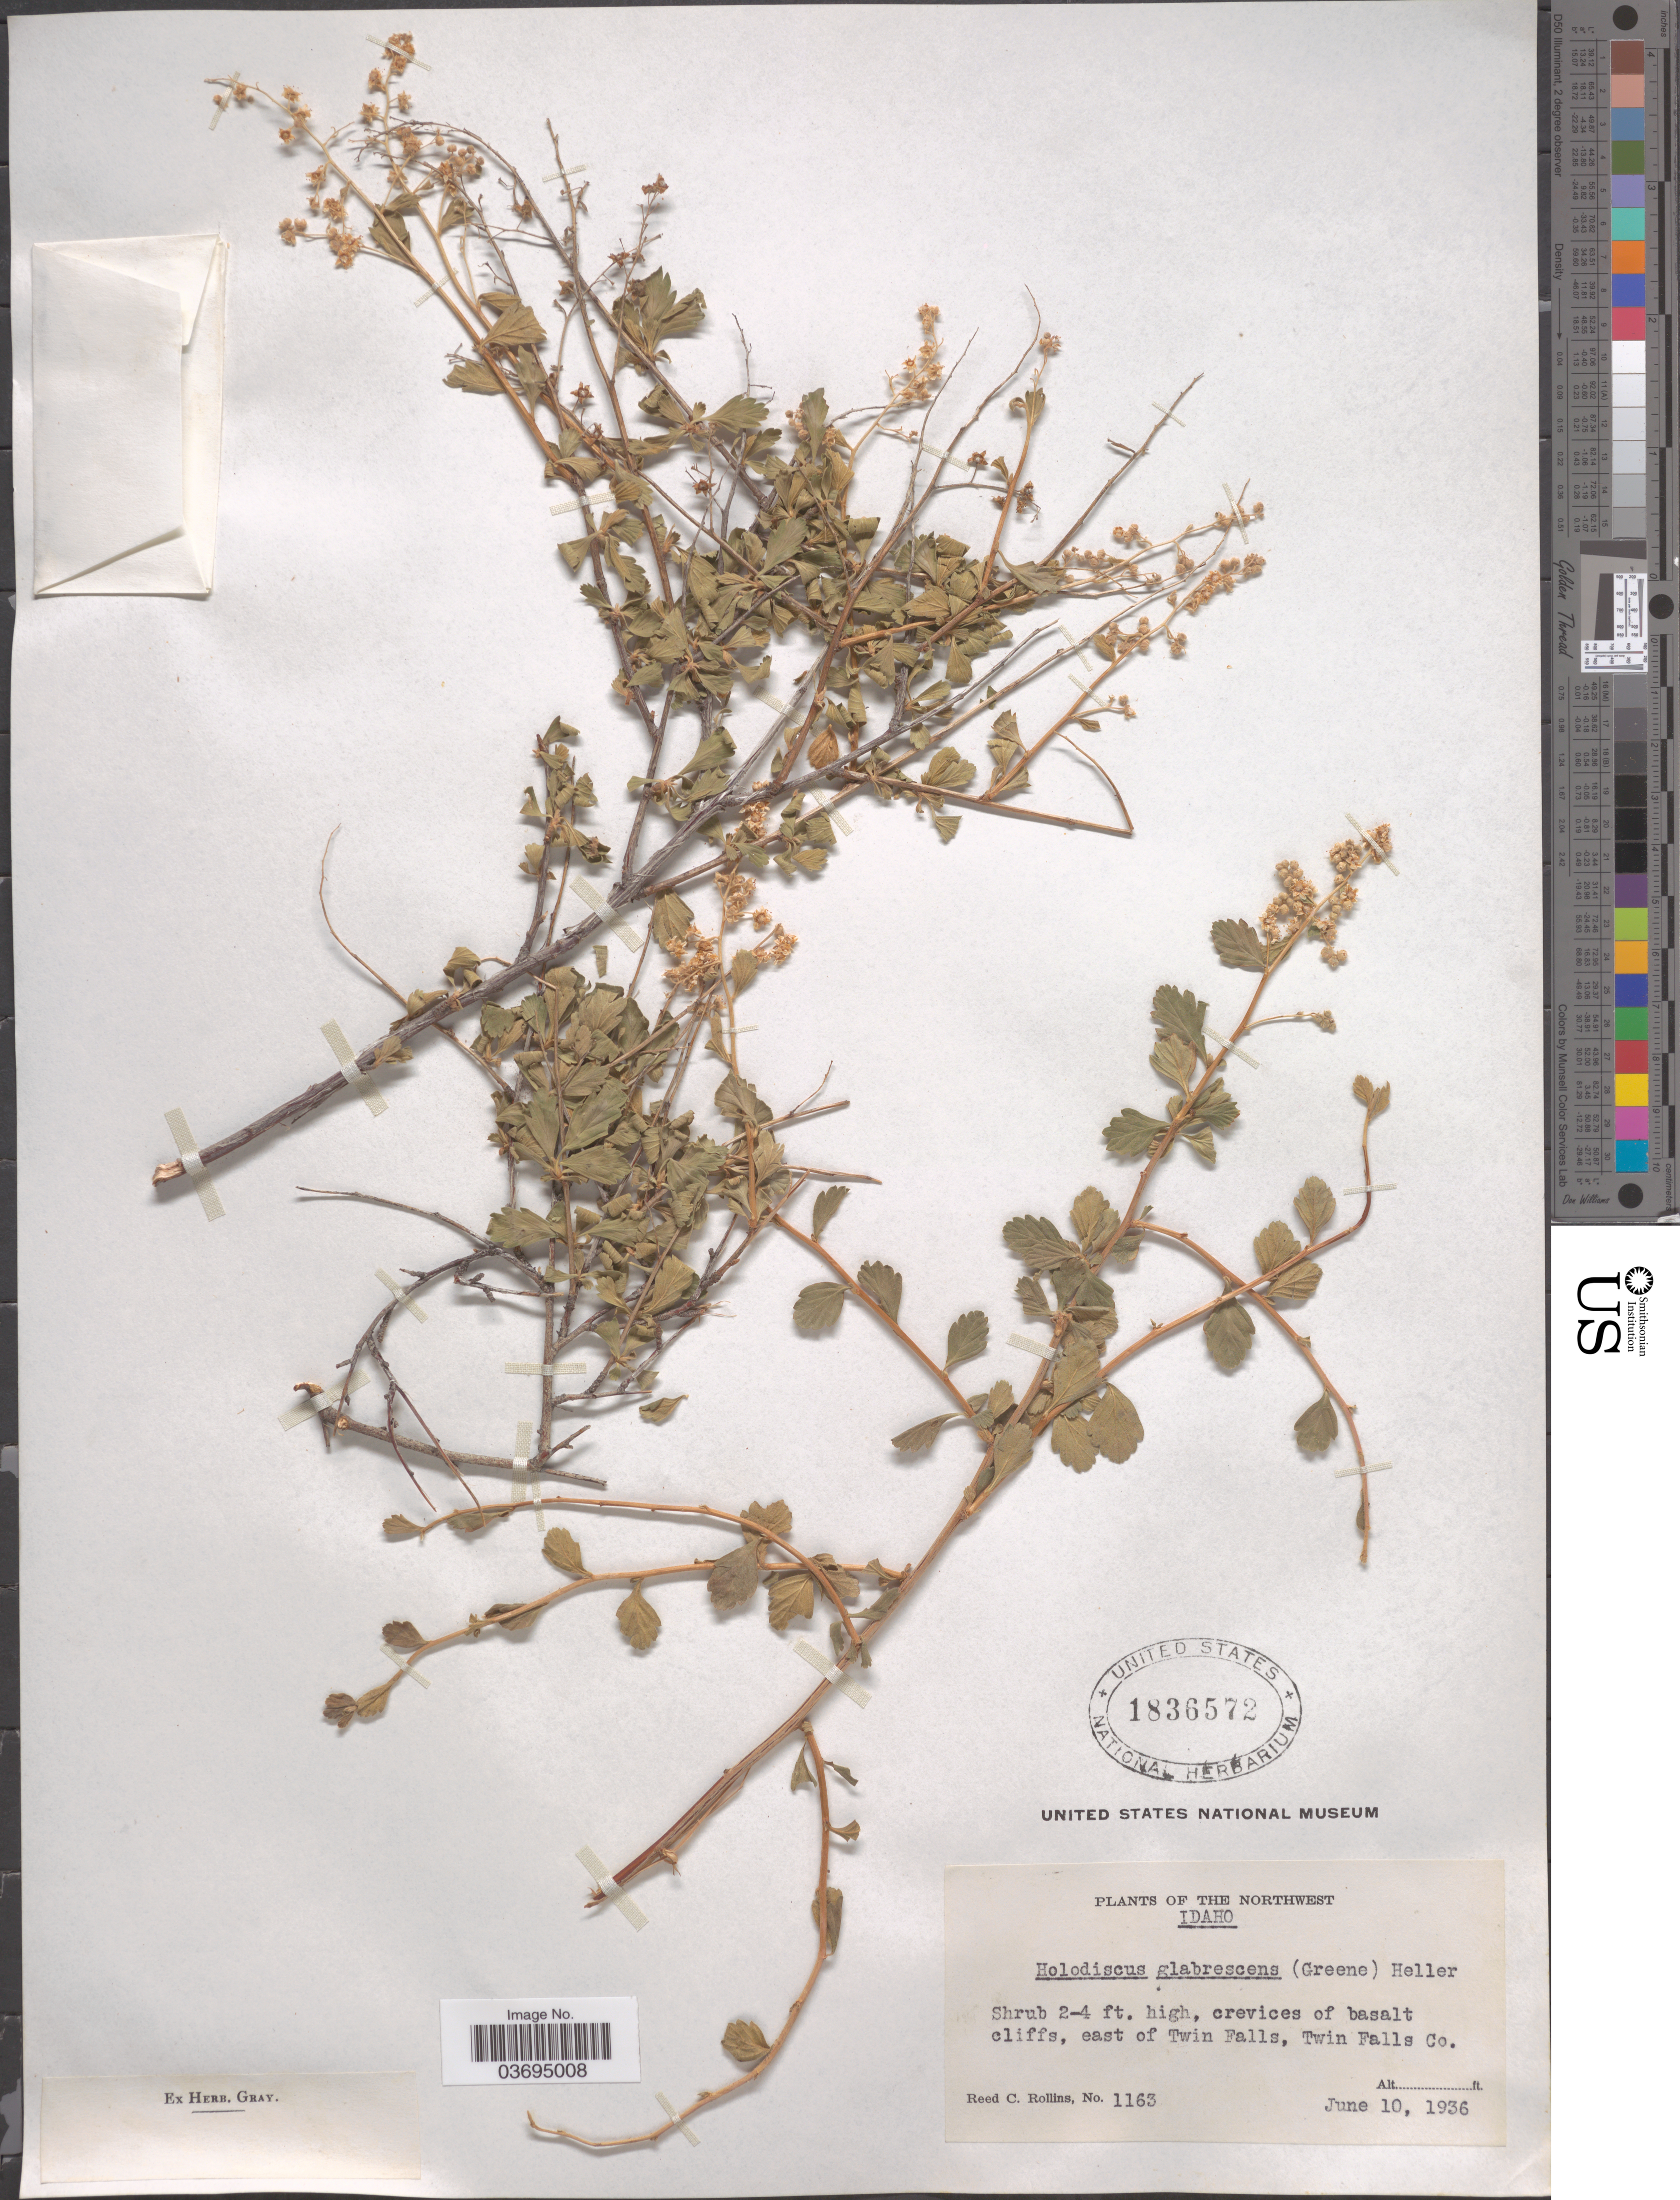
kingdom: Plantae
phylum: Tracheophyta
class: Magnoliopsida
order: Rosales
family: Rosaceae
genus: Holodiscus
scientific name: Holodiscus discolor var. microphyllus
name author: (Rydb.) Jeps.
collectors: R. C. Rollins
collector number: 1163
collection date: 1936-06-10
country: United States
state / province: Idaho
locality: The Northwest. East of Twin Falls, Twin Falls Co.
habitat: crevices of basalt cliffs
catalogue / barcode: US 1836572